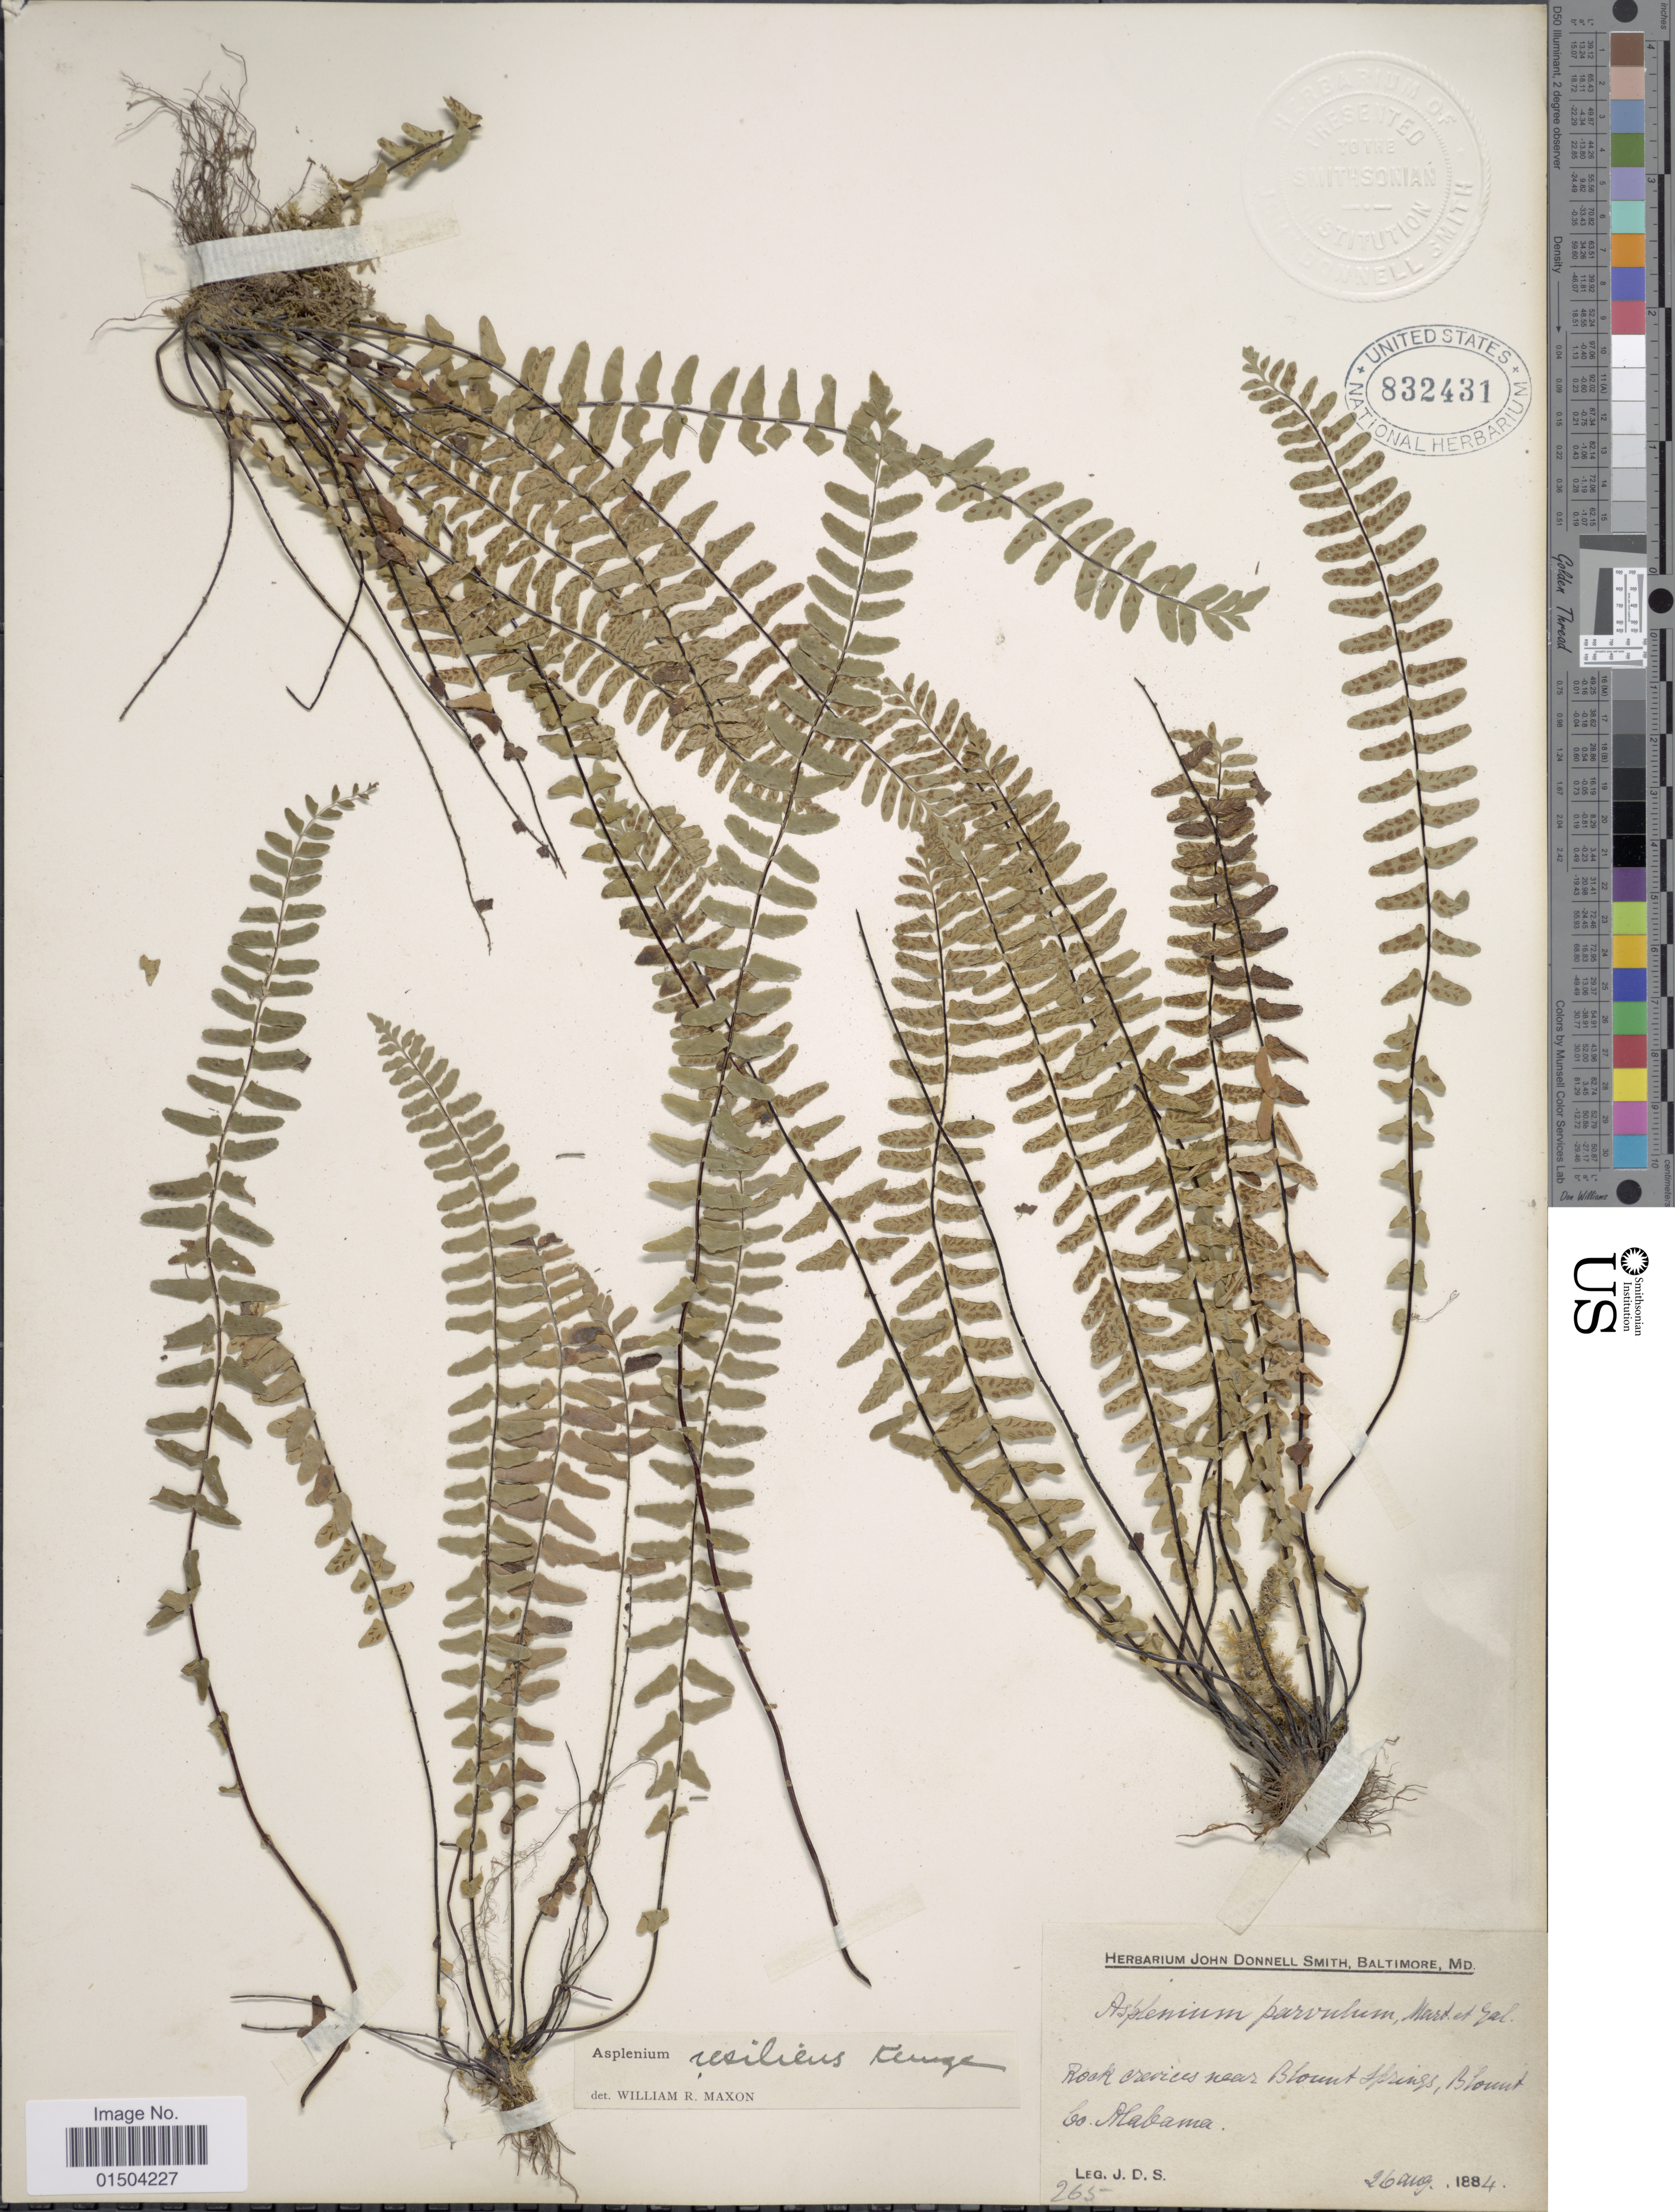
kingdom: Plantae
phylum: Tracheophyta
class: Polypodiopsida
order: Polypodiales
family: Aspleniaceae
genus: Asplenium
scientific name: Asplenium resiliens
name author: Kunze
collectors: J. Donnell Smith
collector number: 265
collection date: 1884-08-26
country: United States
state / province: Alabama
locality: Rock crevices near Blount Springs, Blount Co.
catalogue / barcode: US 832431